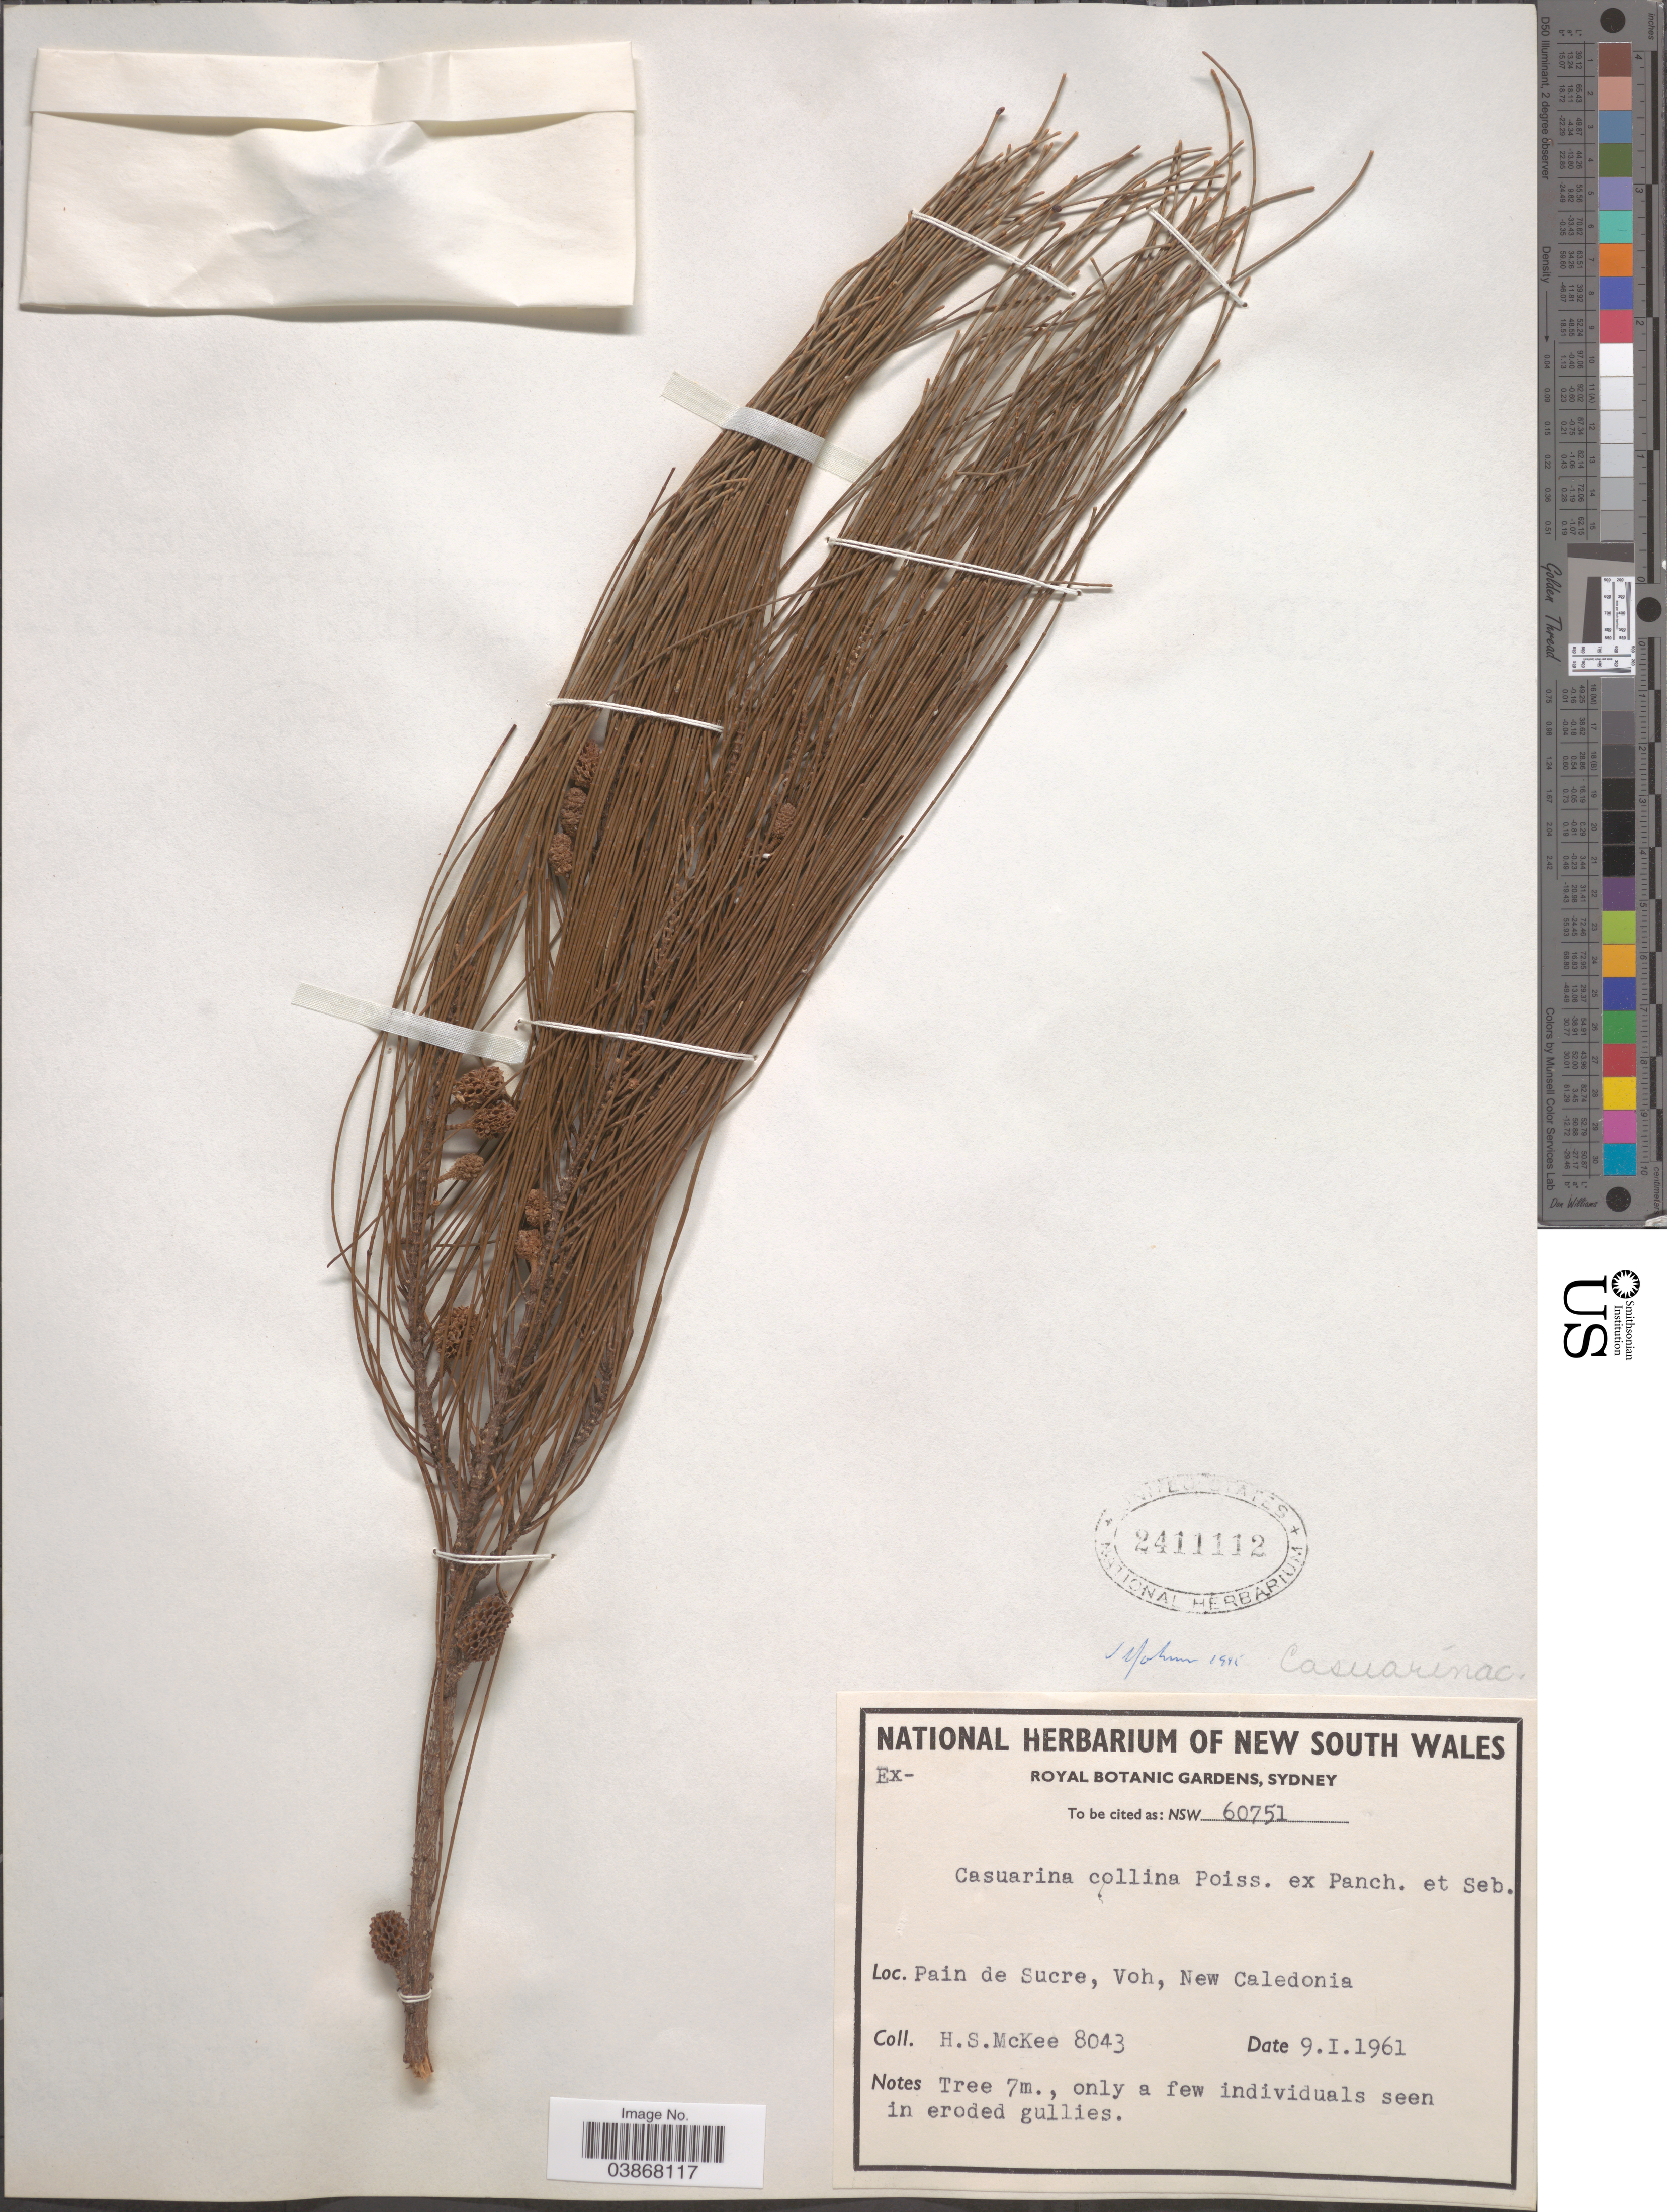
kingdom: Plantae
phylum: Tracheophyta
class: Magnoliopsida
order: Fagales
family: Casuarinaceae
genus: Casuarina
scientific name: Casuarina collina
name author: J. Poiss. ex Pancher & Sebert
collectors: H. S. McKee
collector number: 8043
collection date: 1961-01-09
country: New Caledonia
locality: Pain de Sucre.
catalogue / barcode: US 2411112